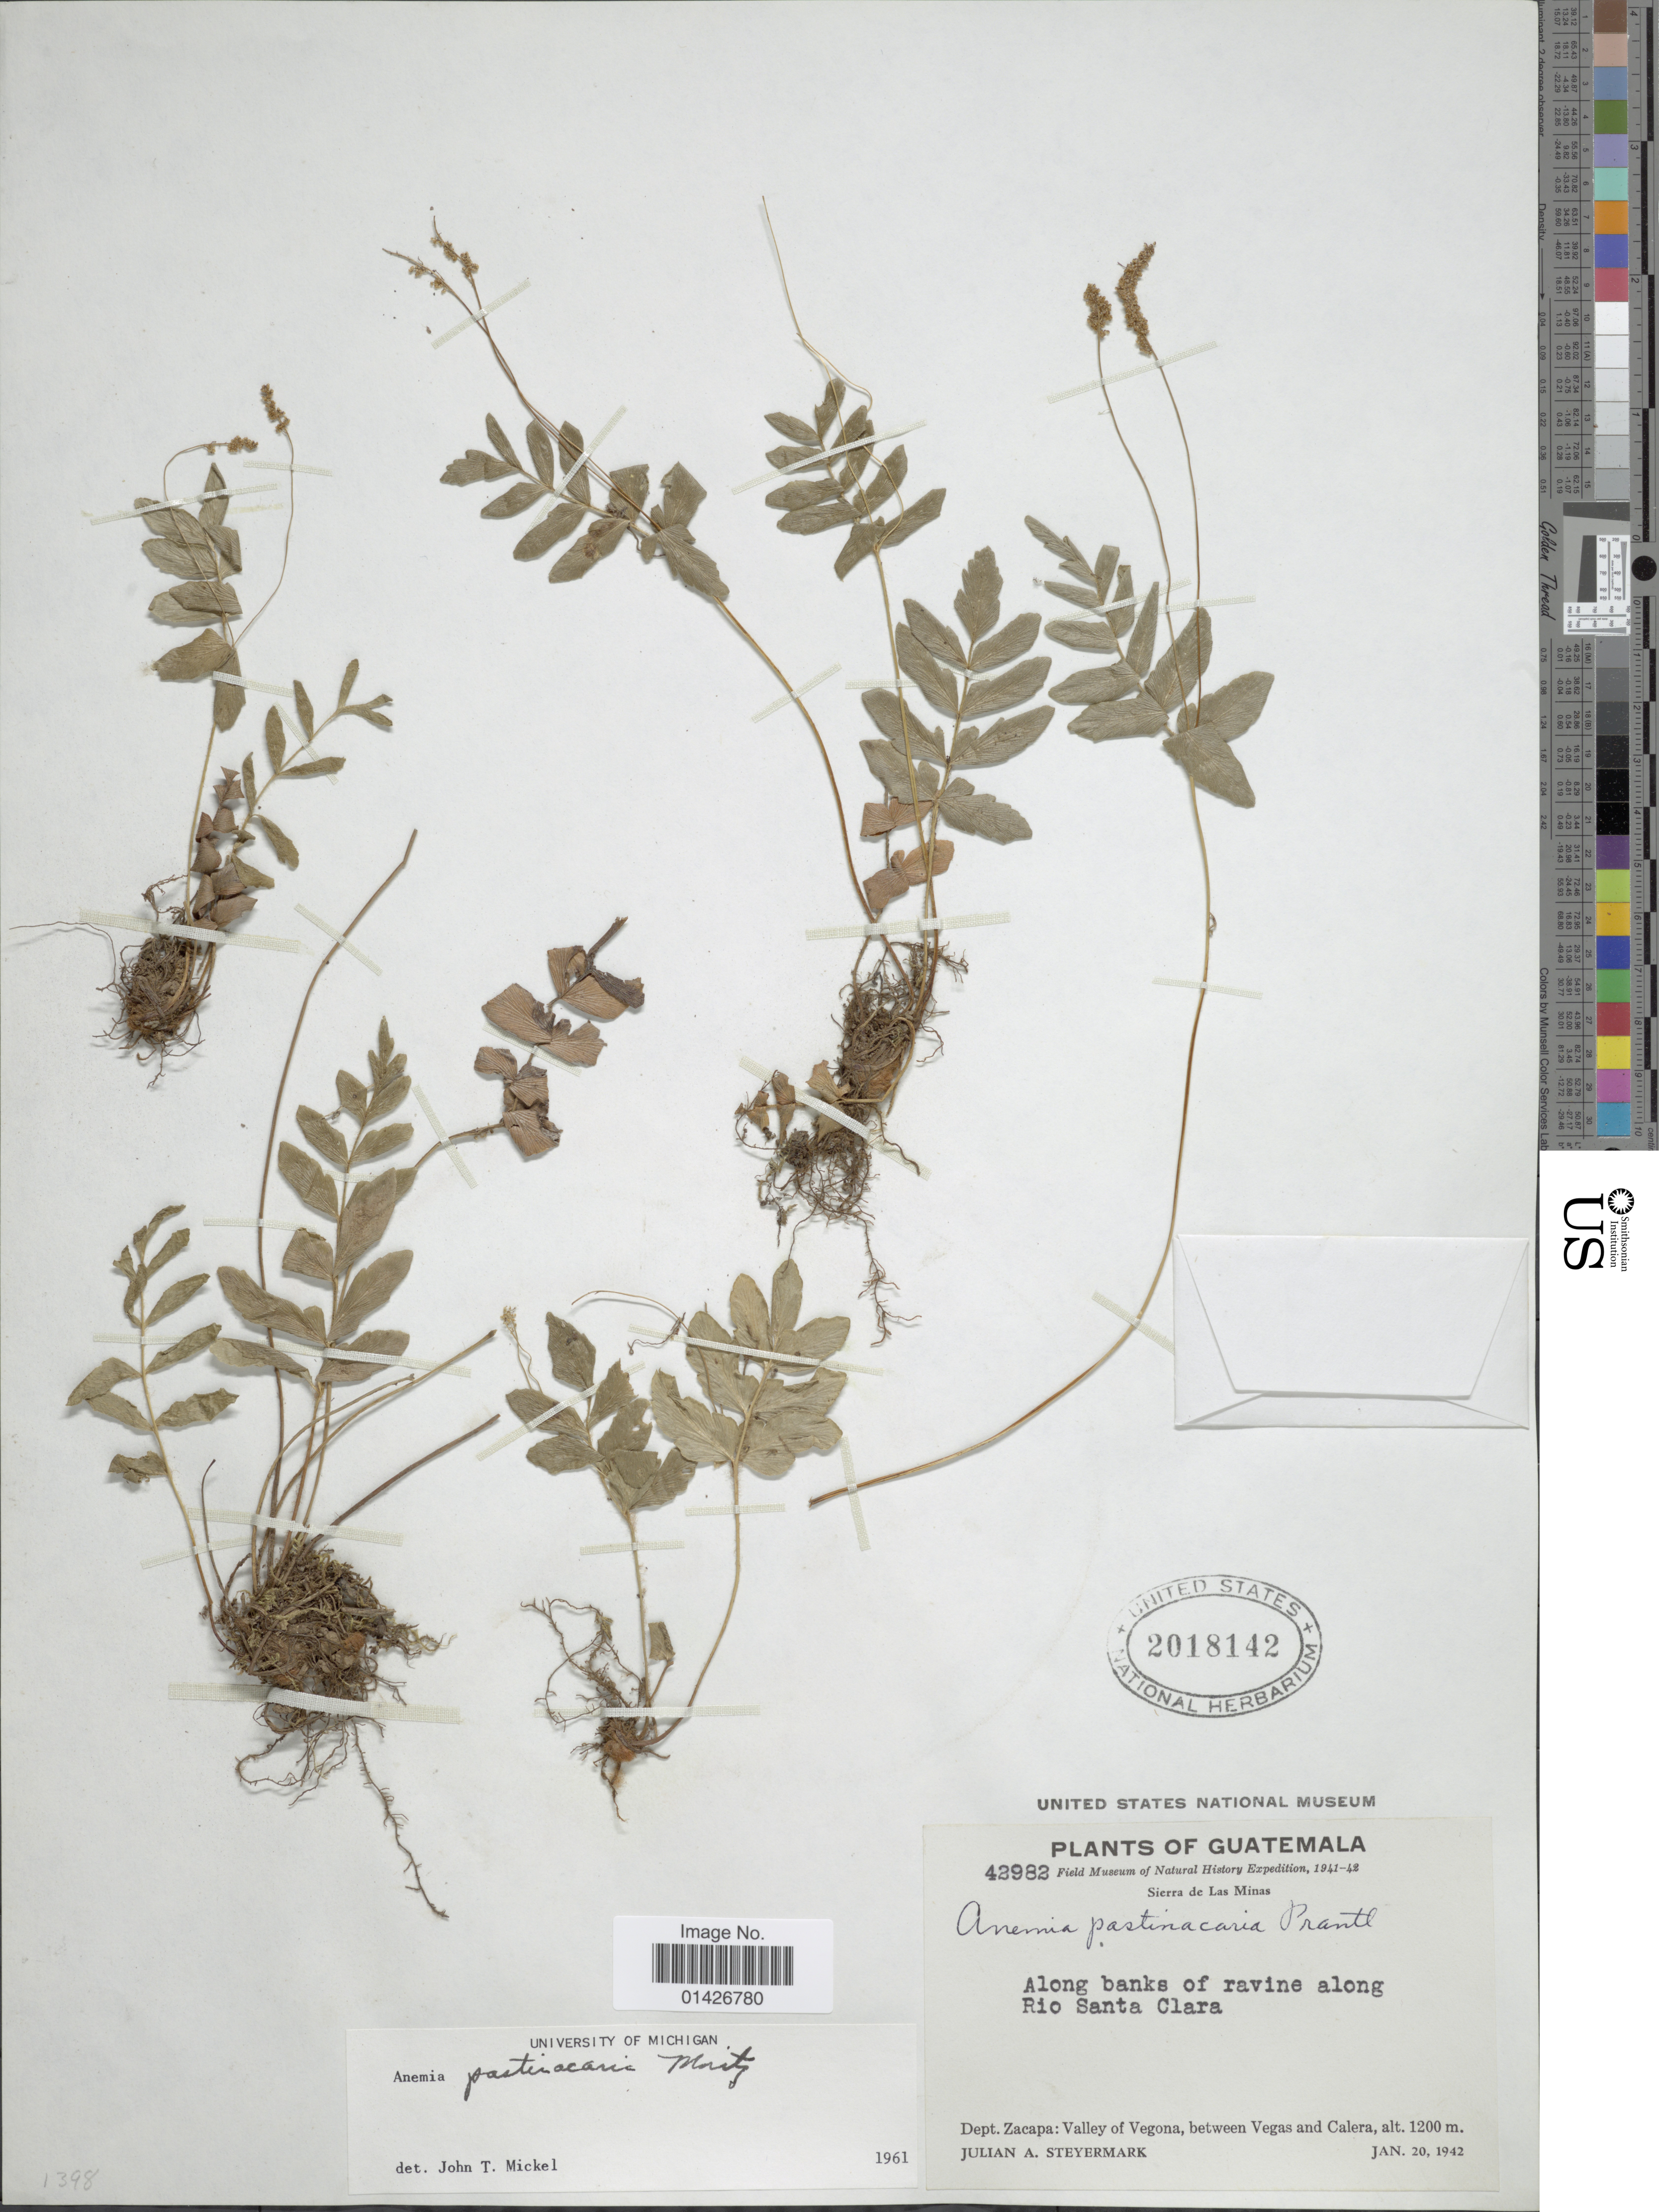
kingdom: Plantae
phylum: Tracheophyta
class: Polypodiopsida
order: Schizaeales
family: Anemiaceae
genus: Anemia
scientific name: Anemia pastinacaria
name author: Moritz ex Prantl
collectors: J. Steyermark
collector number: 42982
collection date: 1942-01-20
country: Guatemala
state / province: Zacapa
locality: Valley of Vegona, between Vegas and Calera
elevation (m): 1200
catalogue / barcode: US 2018142